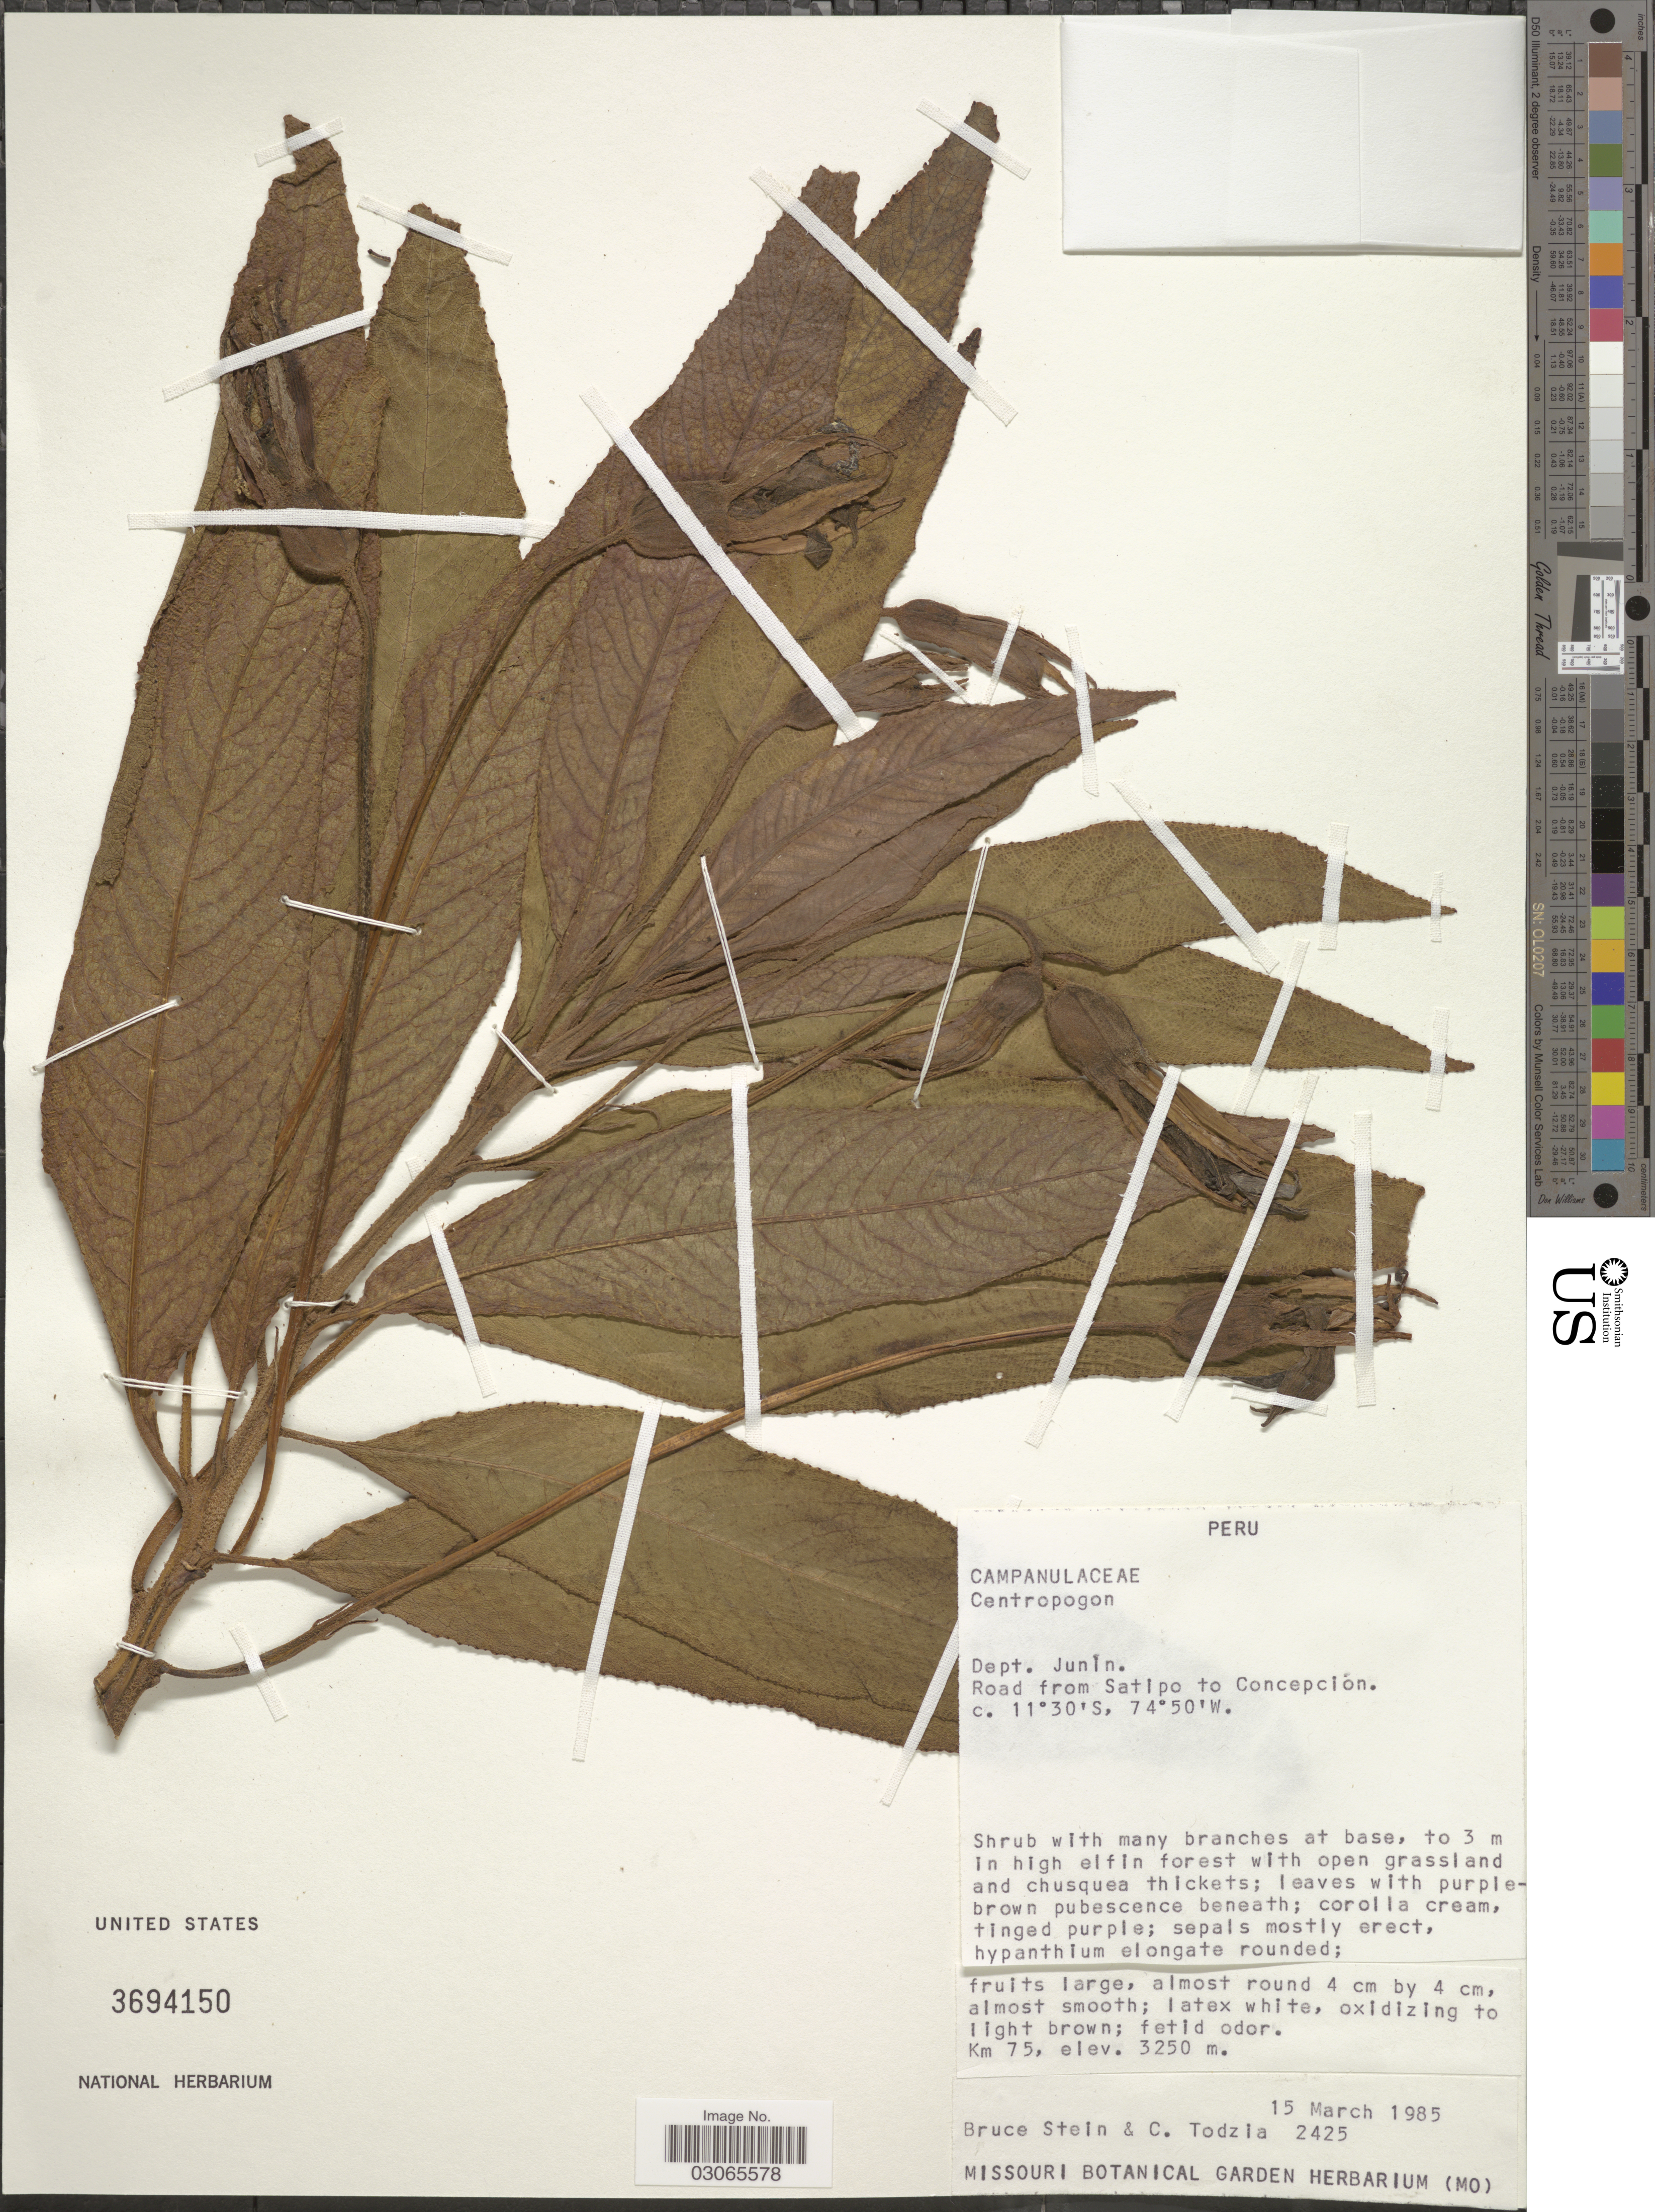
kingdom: Plantae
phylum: Tracheophyta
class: Magnoliopsida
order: Asterales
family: Campanulaceae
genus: Centropogon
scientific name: Centropogon isabellinus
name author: E. Wimm.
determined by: Lagomarsino, L. P.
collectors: B. A. Stein & C. A. Todzia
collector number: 2425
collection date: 1985-03-15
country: Peru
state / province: Junín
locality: Dept. Junin. Road from Satipo to Concepción.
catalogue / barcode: US 3694150